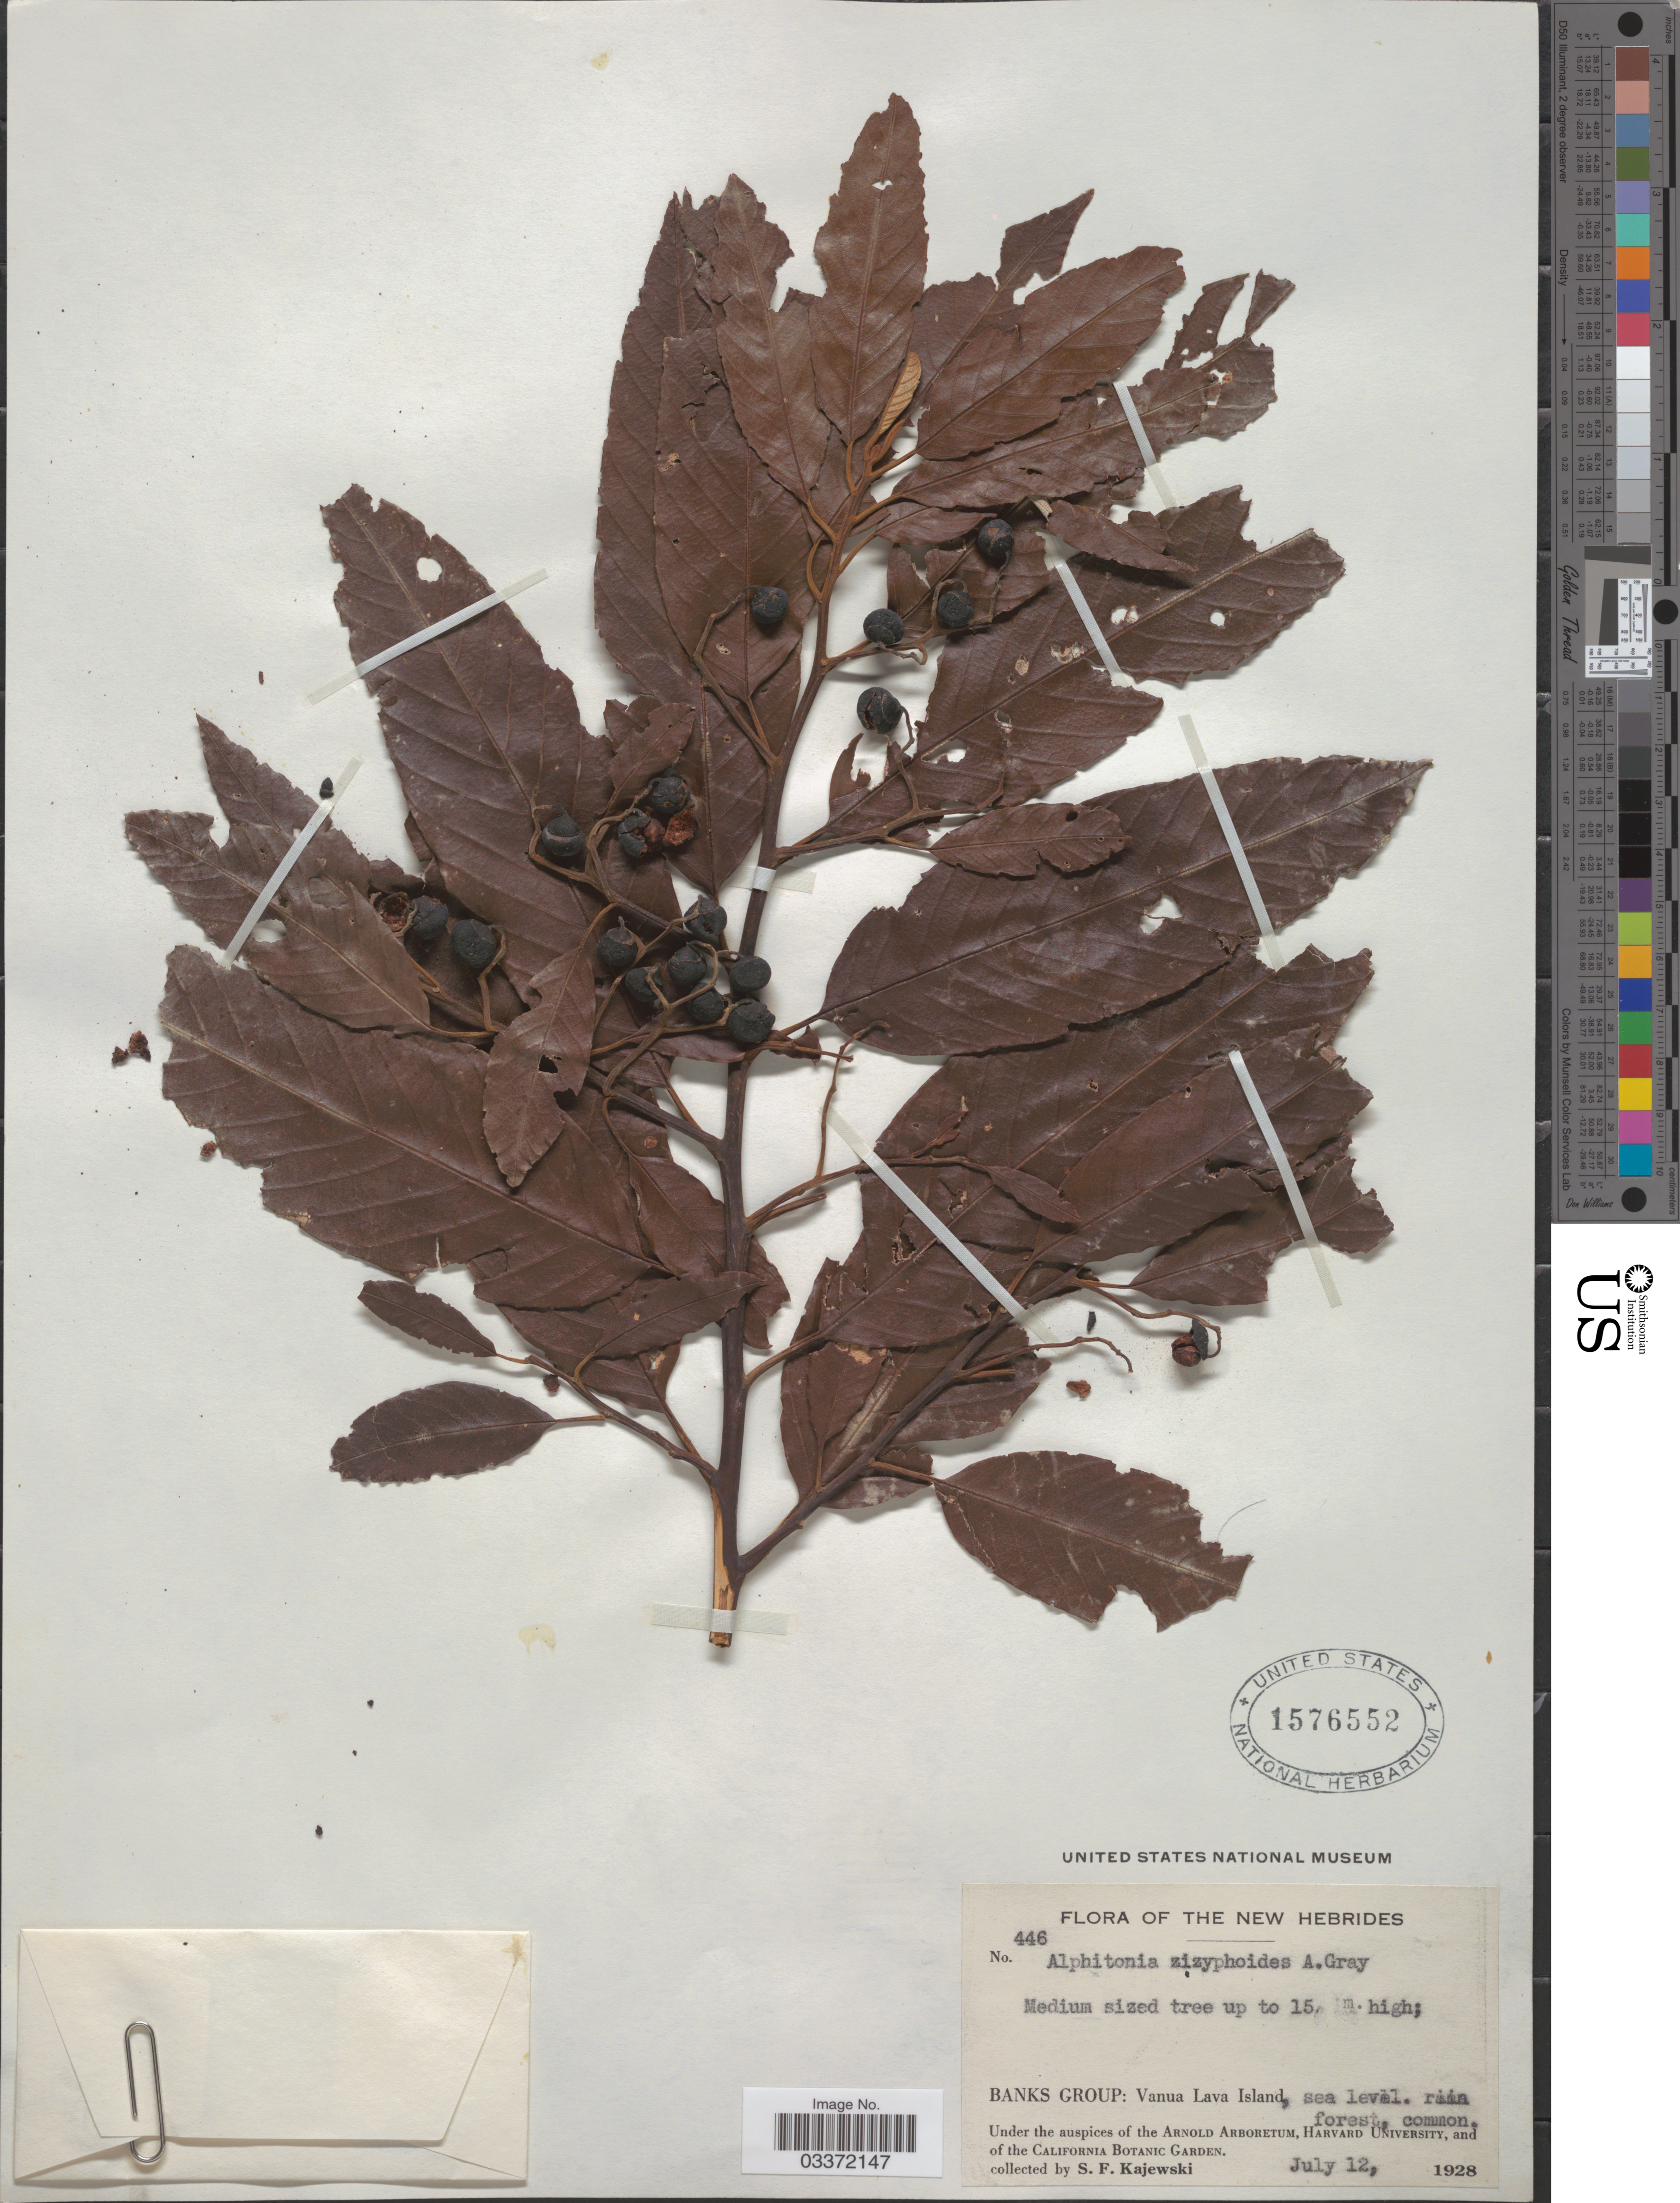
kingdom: Plantae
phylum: Tracheophyta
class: Magnoliopsida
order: Rosales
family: Rhamnaceae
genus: Alphitonia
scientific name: Alphitonia zizyphoides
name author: (Sol. ex Spreng.) A. Gray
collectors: S. Kajewski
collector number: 446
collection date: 1928-07-12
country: Vanuatu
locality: The New Hebrides, Banks Group: Vanua Lava Island.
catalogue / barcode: US 1576552